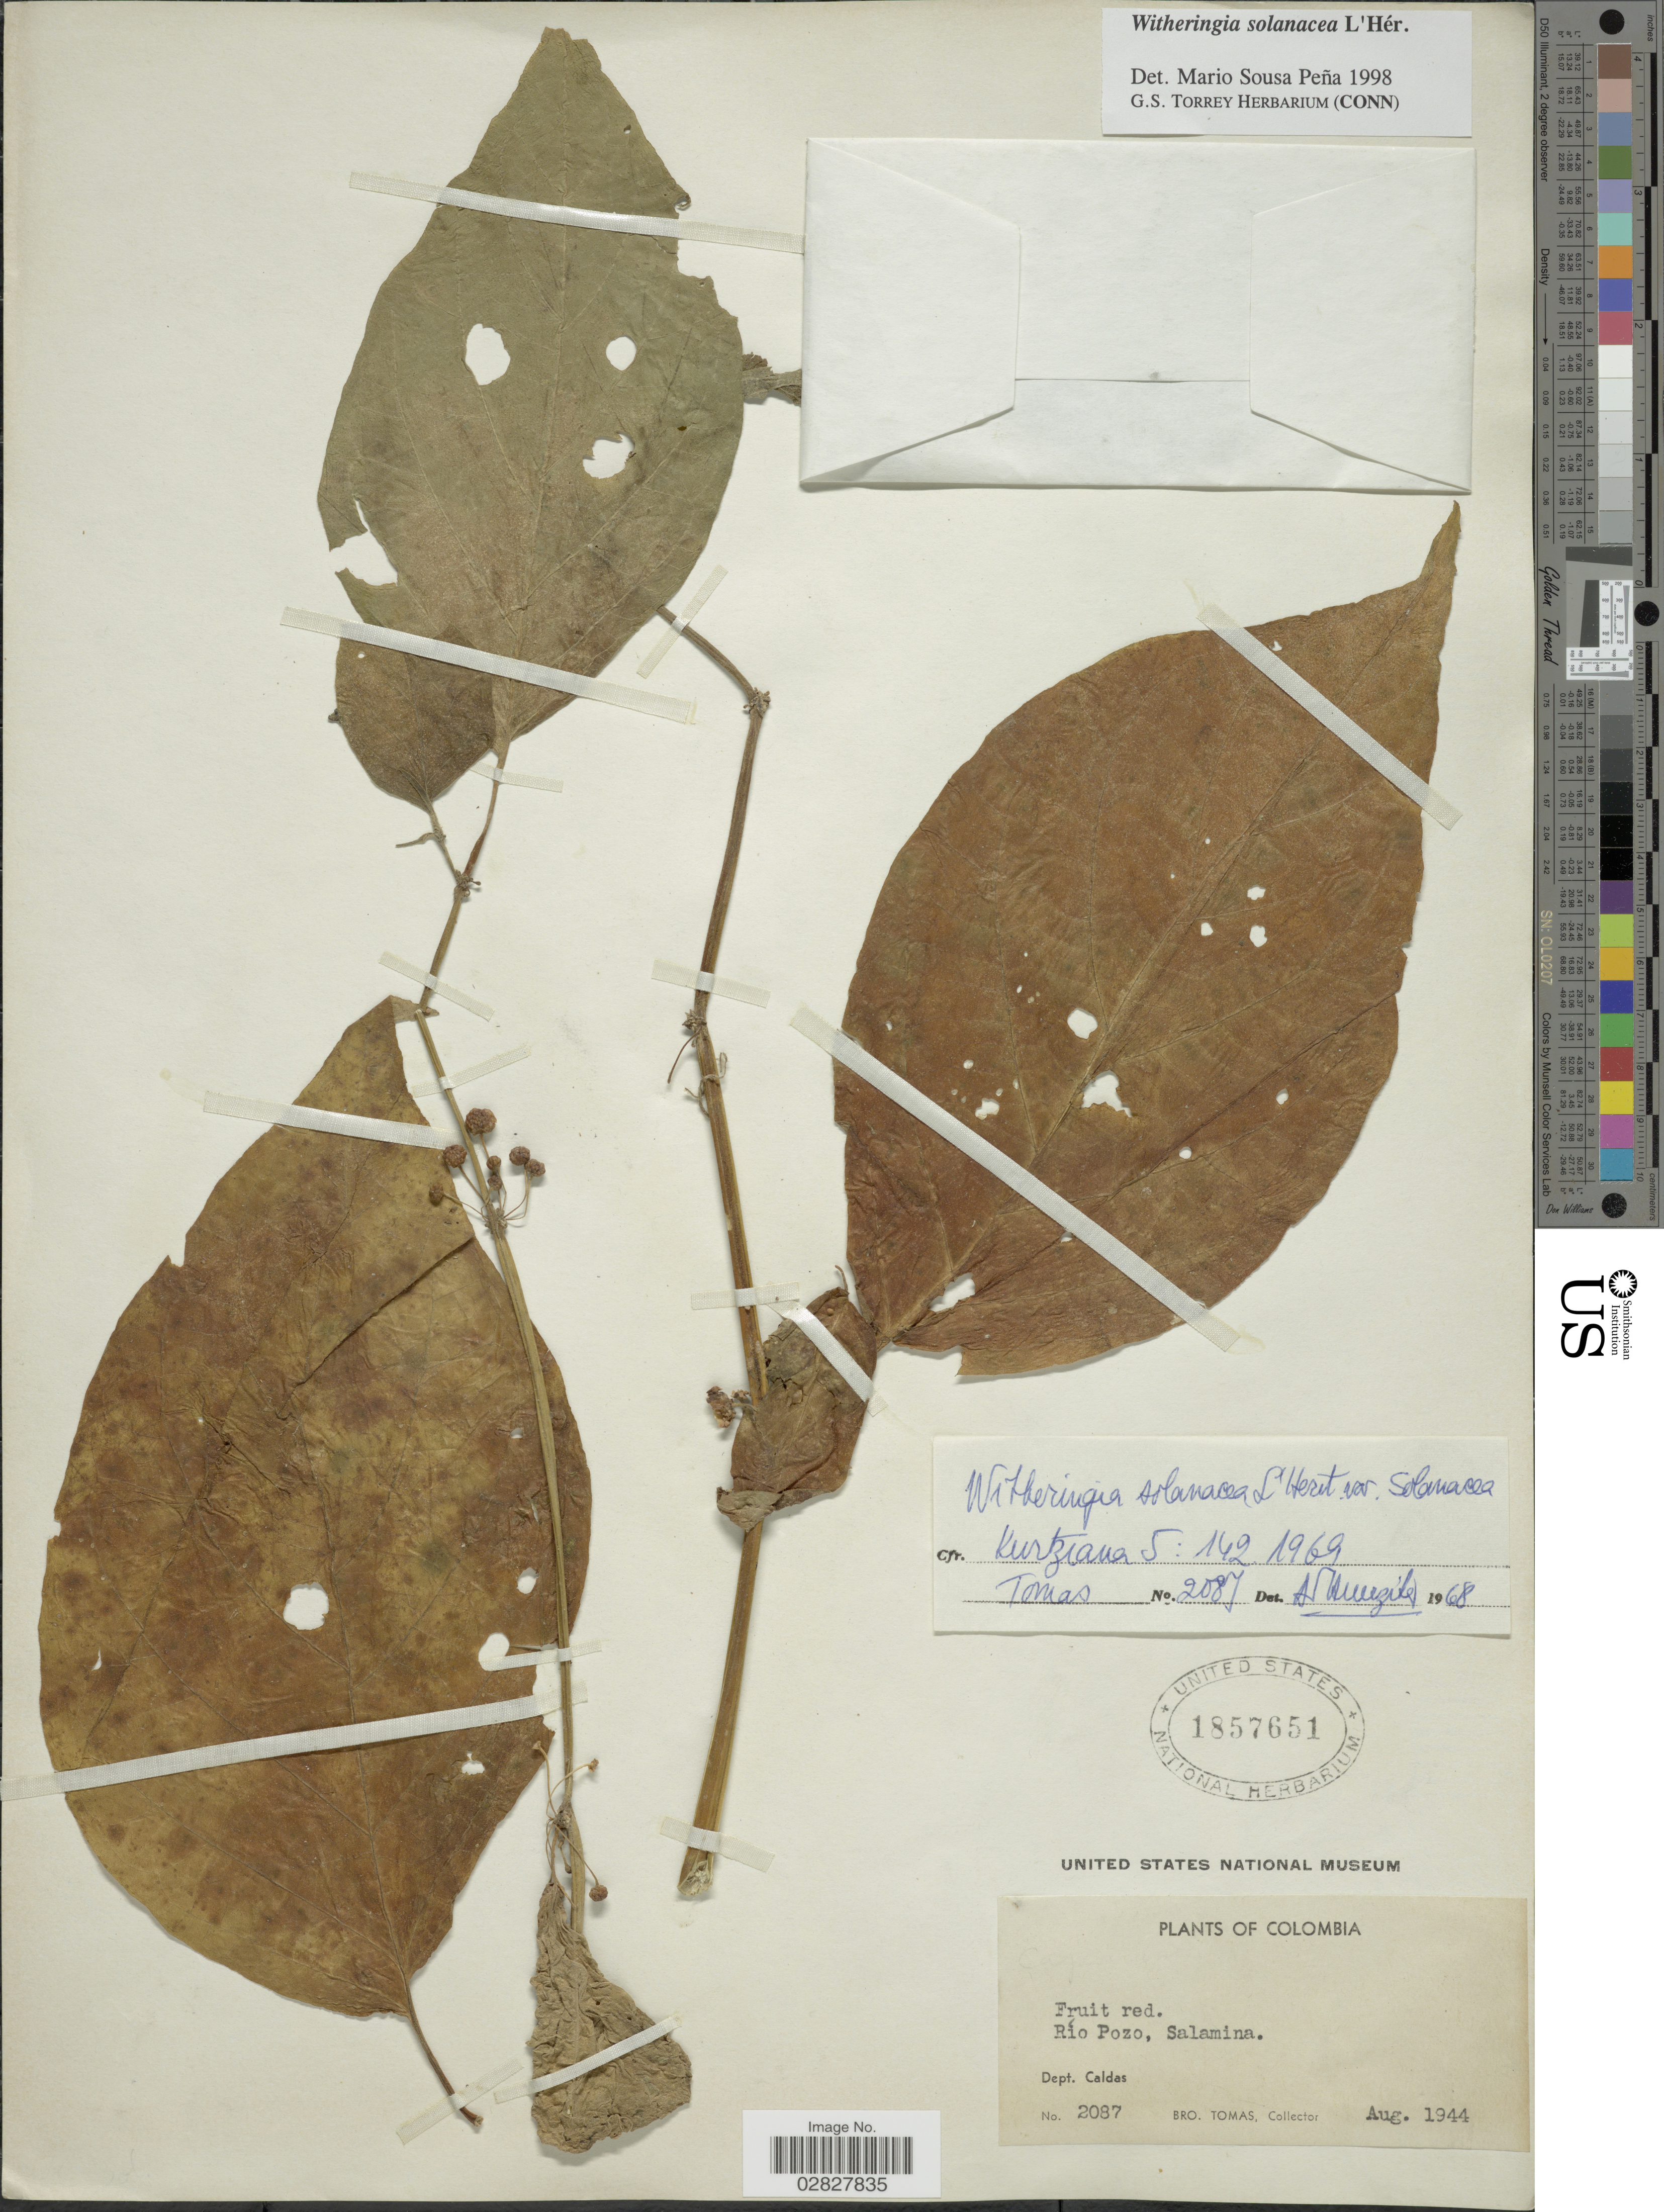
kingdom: Plantae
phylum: Tracheophyta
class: Magnoliopsida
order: Solanales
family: Solanaceae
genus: Witheringia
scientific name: Witheringia solanacea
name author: L'Hér.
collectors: B. Tomas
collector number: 2087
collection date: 1944-08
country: Colombia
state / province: Caldas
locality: Río Pozo, Salamina, Dept. Caldas.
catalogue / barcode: US 1857651